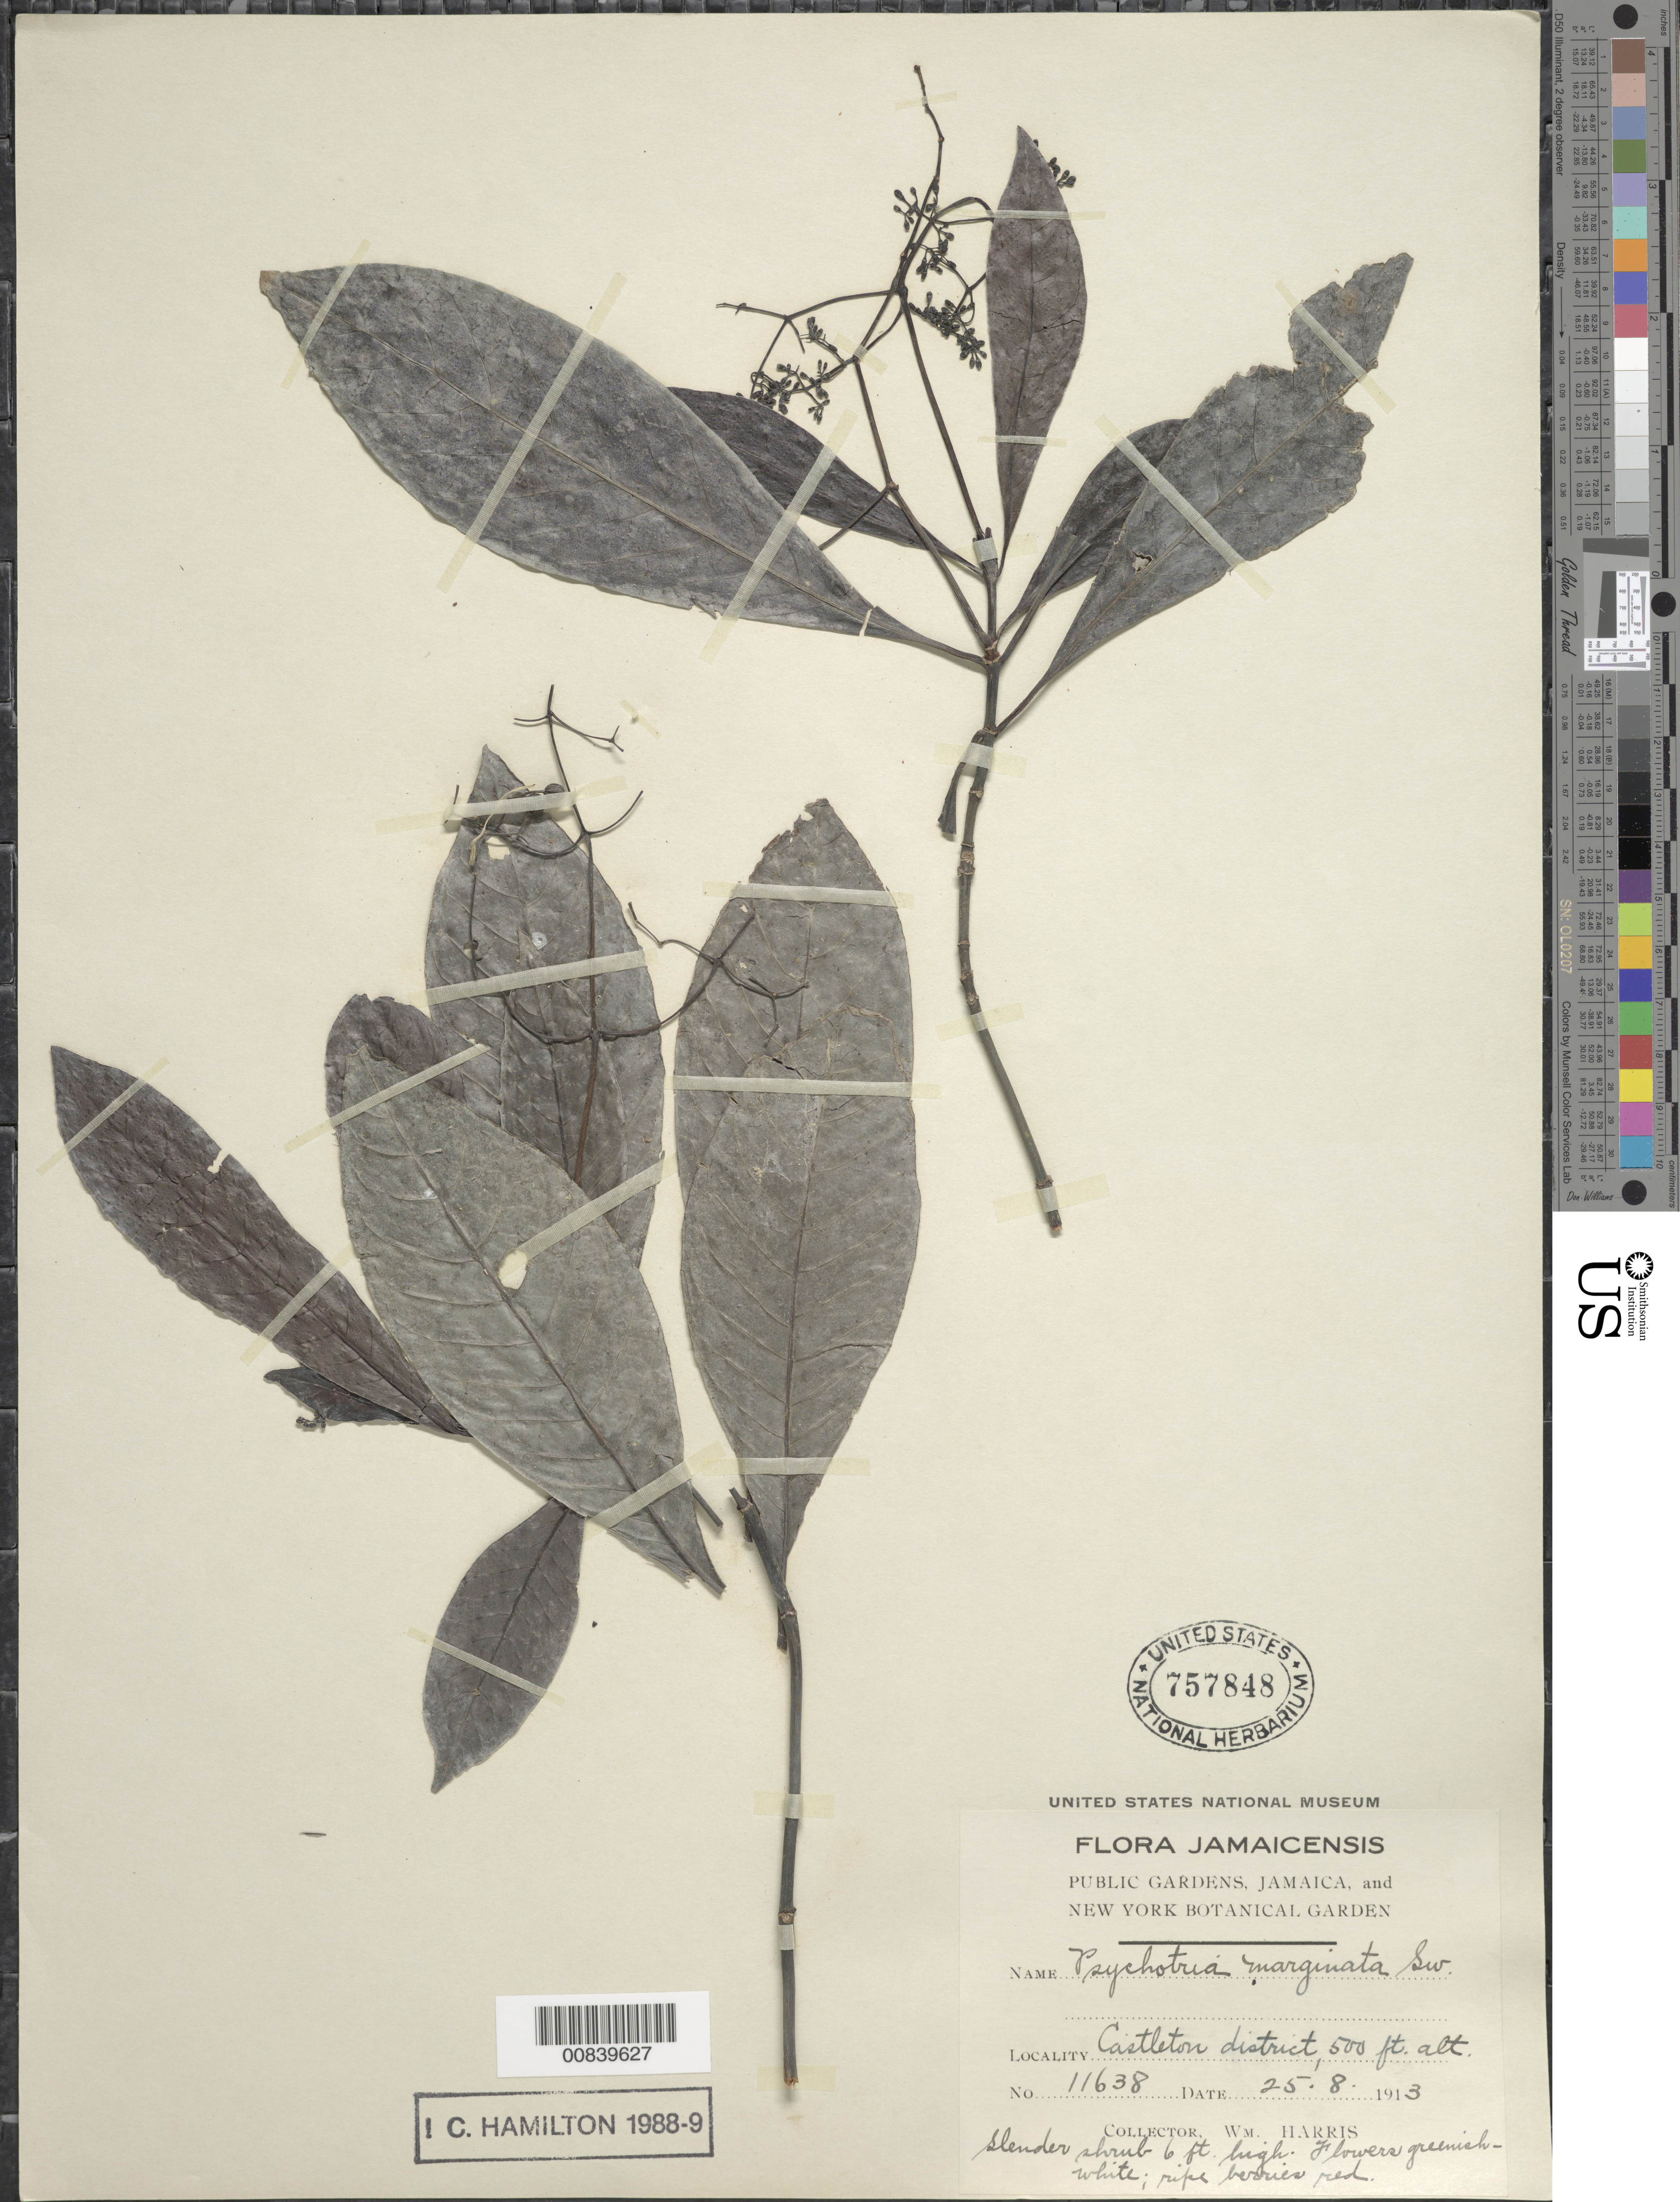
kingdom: Plantae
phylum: Tracheophyta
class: Magnoliopsida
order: Gentianales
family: Rubiaceae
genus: Margaritopsis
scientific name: Margaritopsis microdon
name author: (DC.) C.M. Taylor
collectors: W. H. Harris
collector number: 11638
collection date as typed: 25 Aug 1913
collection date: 1913-08-25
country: Jamaica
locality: Castleton District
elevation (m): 152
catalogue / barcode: US 757848